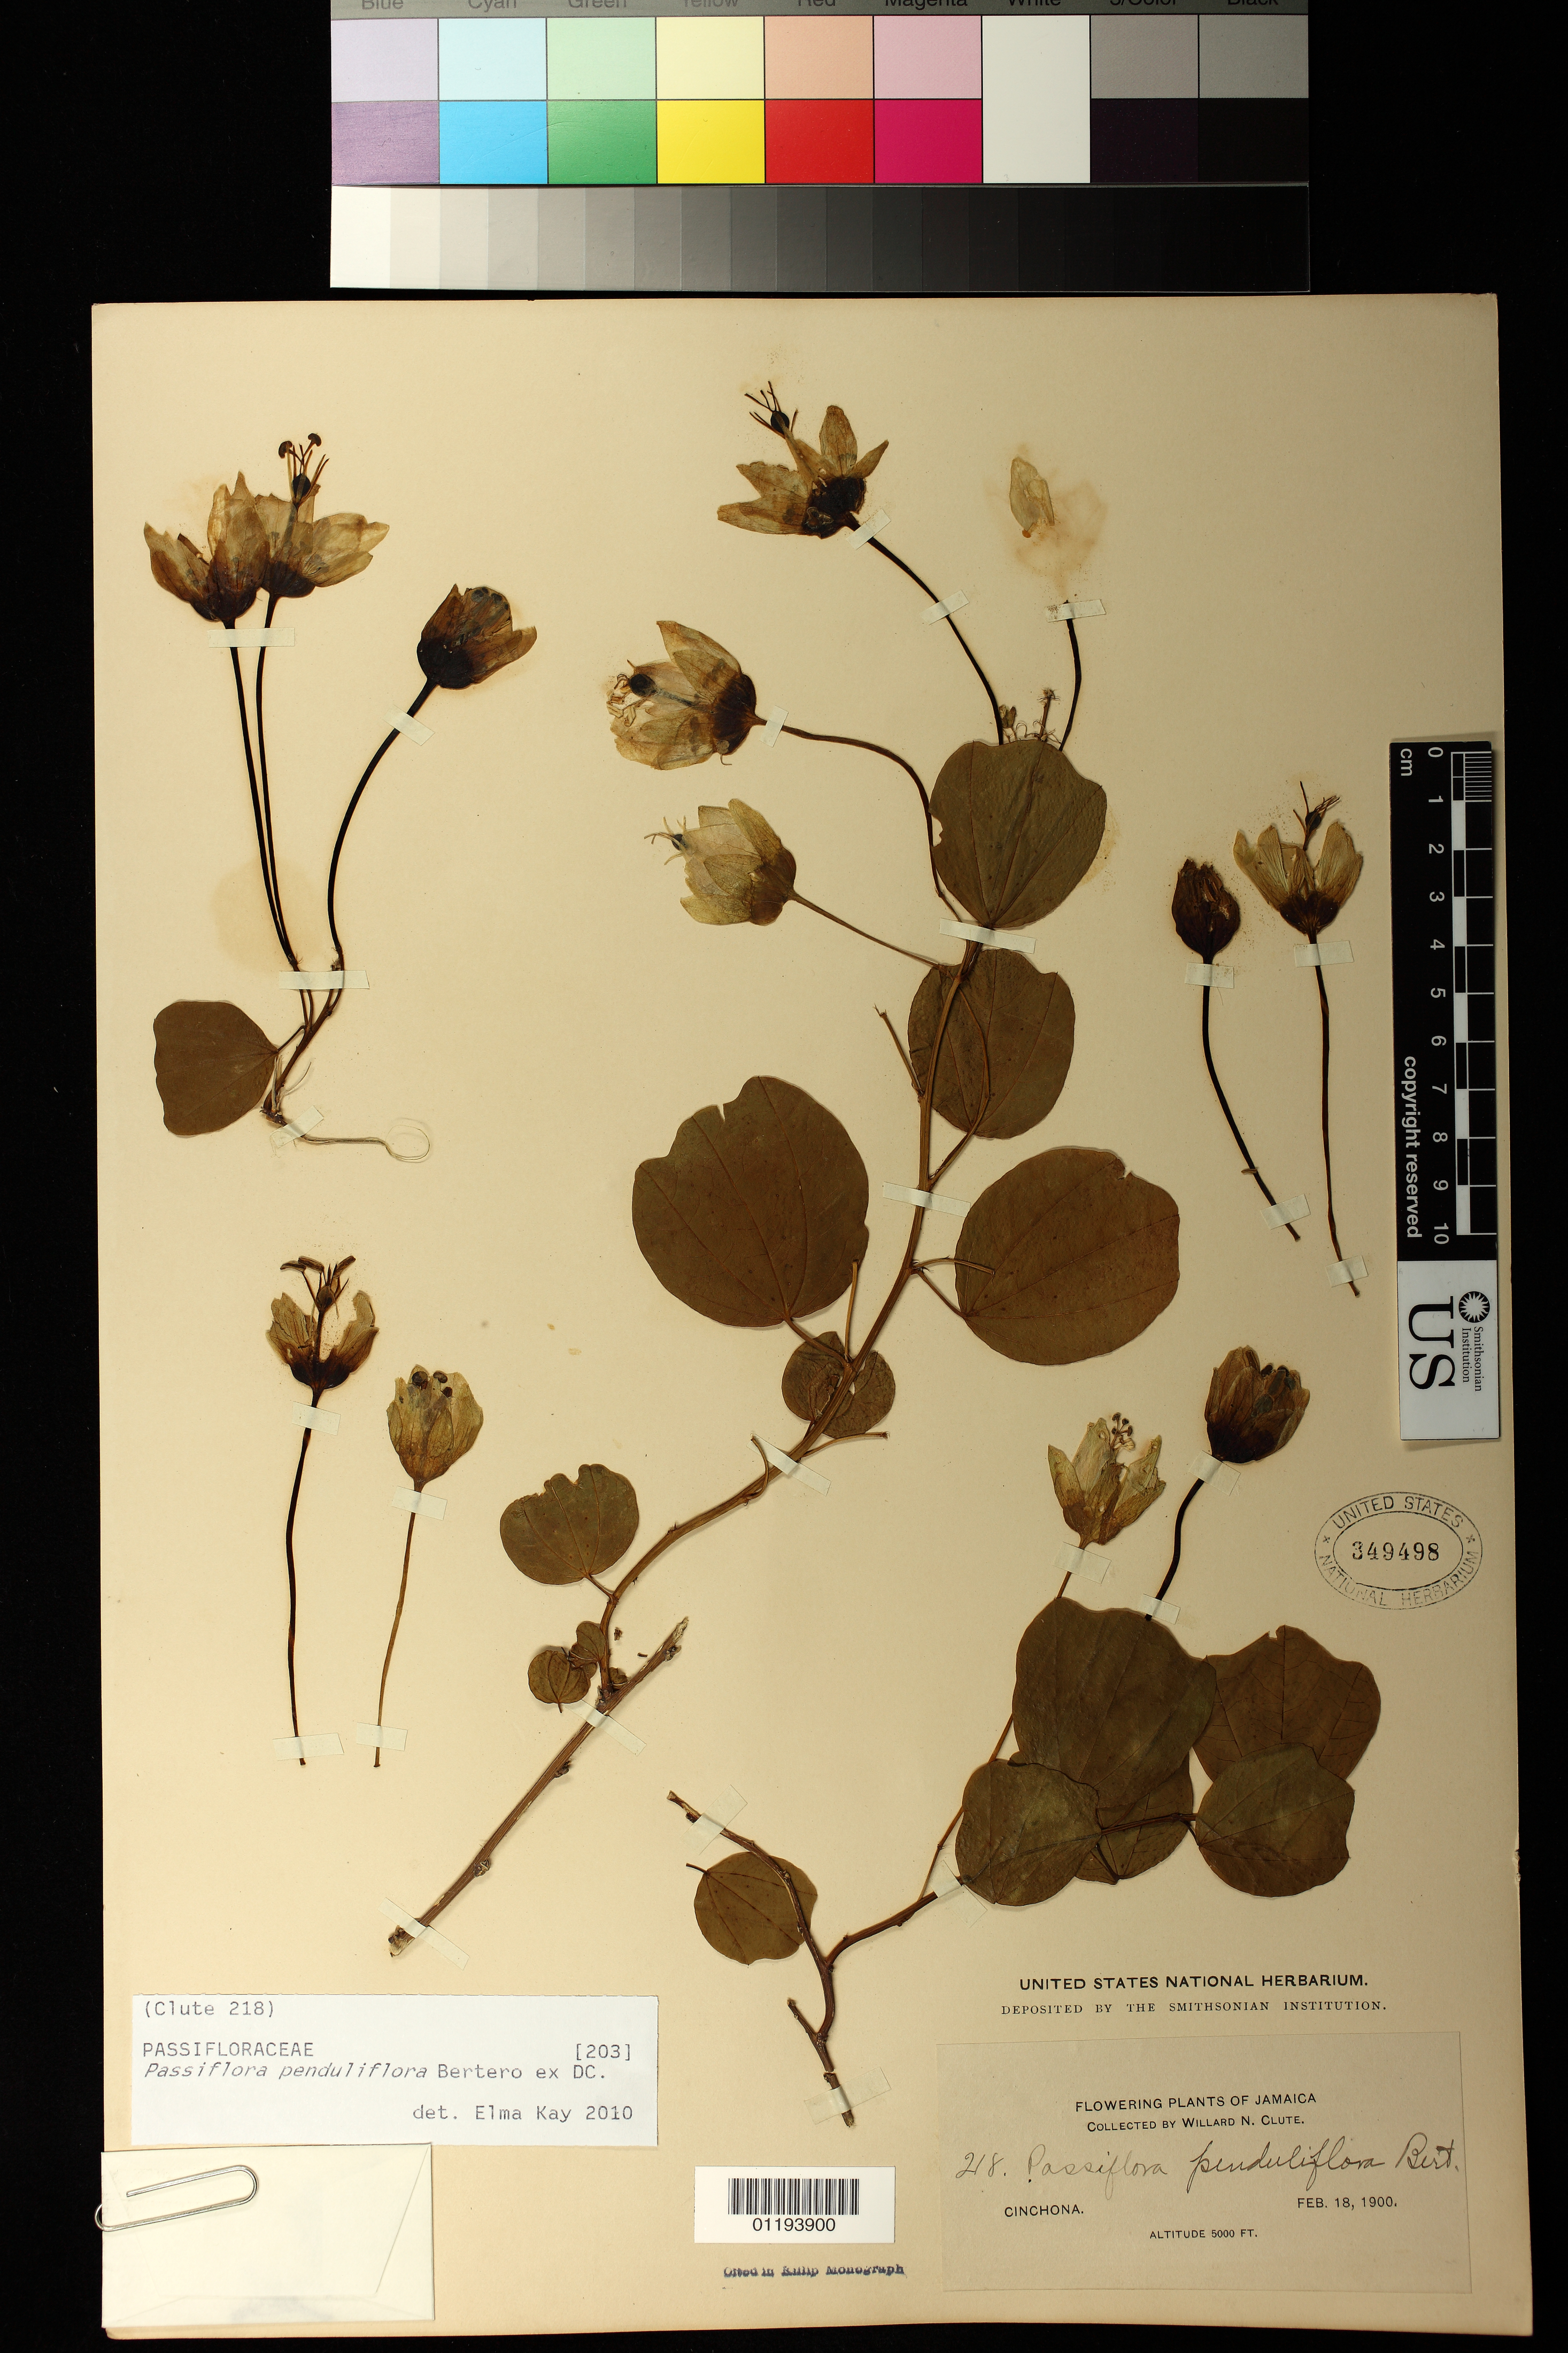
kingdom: Plantae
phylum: Tracheophyta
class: Magnoliopsida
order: Malpighiales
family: Passifloraceae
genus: Passiflora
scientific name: Passiflora penduliflora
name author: Bertero ex DC.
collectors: W. N. Clute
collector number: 218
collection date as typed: Feb 18 1900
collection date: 1900-02-18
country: Jamaica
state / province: Saint Andrew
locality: Cinchona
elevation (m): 3231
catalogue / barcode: US 349498